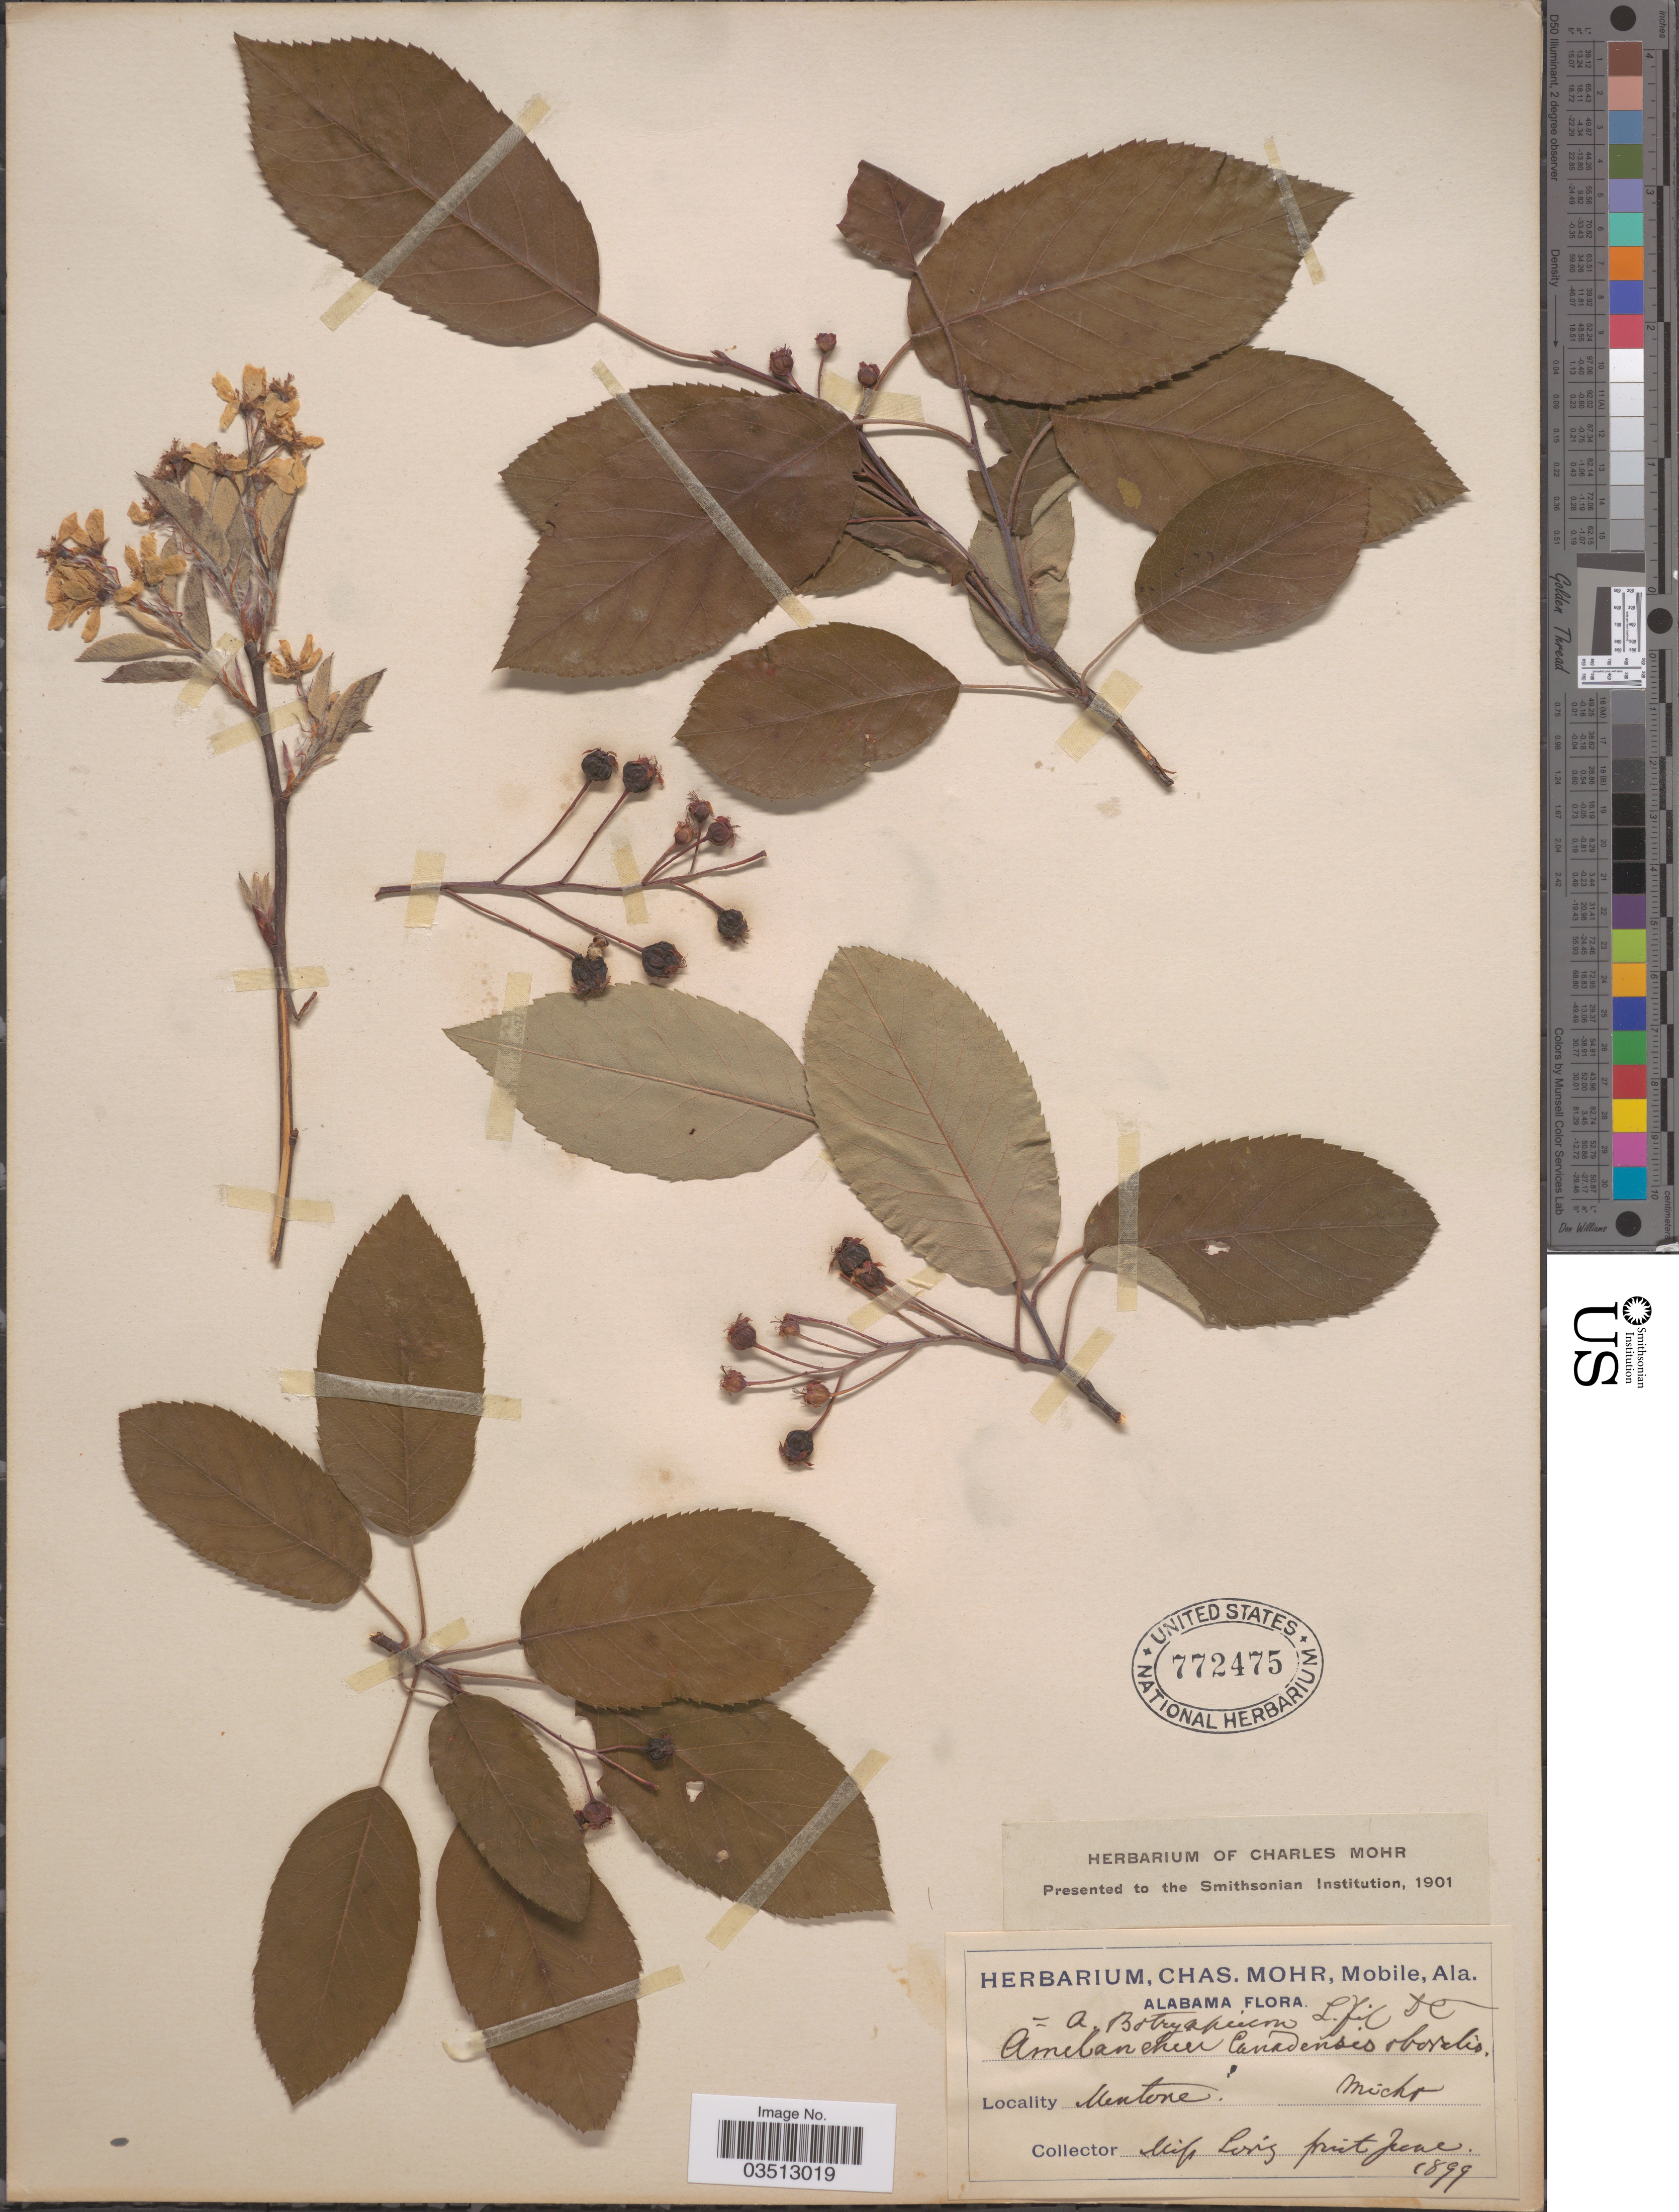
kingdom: Plantae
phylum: Tracheophyta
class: Magnoliopsida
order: Rosales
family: Rosaceae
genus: Amelanchier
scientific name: Amelanchier sp.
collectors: N. Loring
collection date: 1899-06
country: United States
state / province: Alabama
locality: Mentone.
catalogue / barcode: US 772475